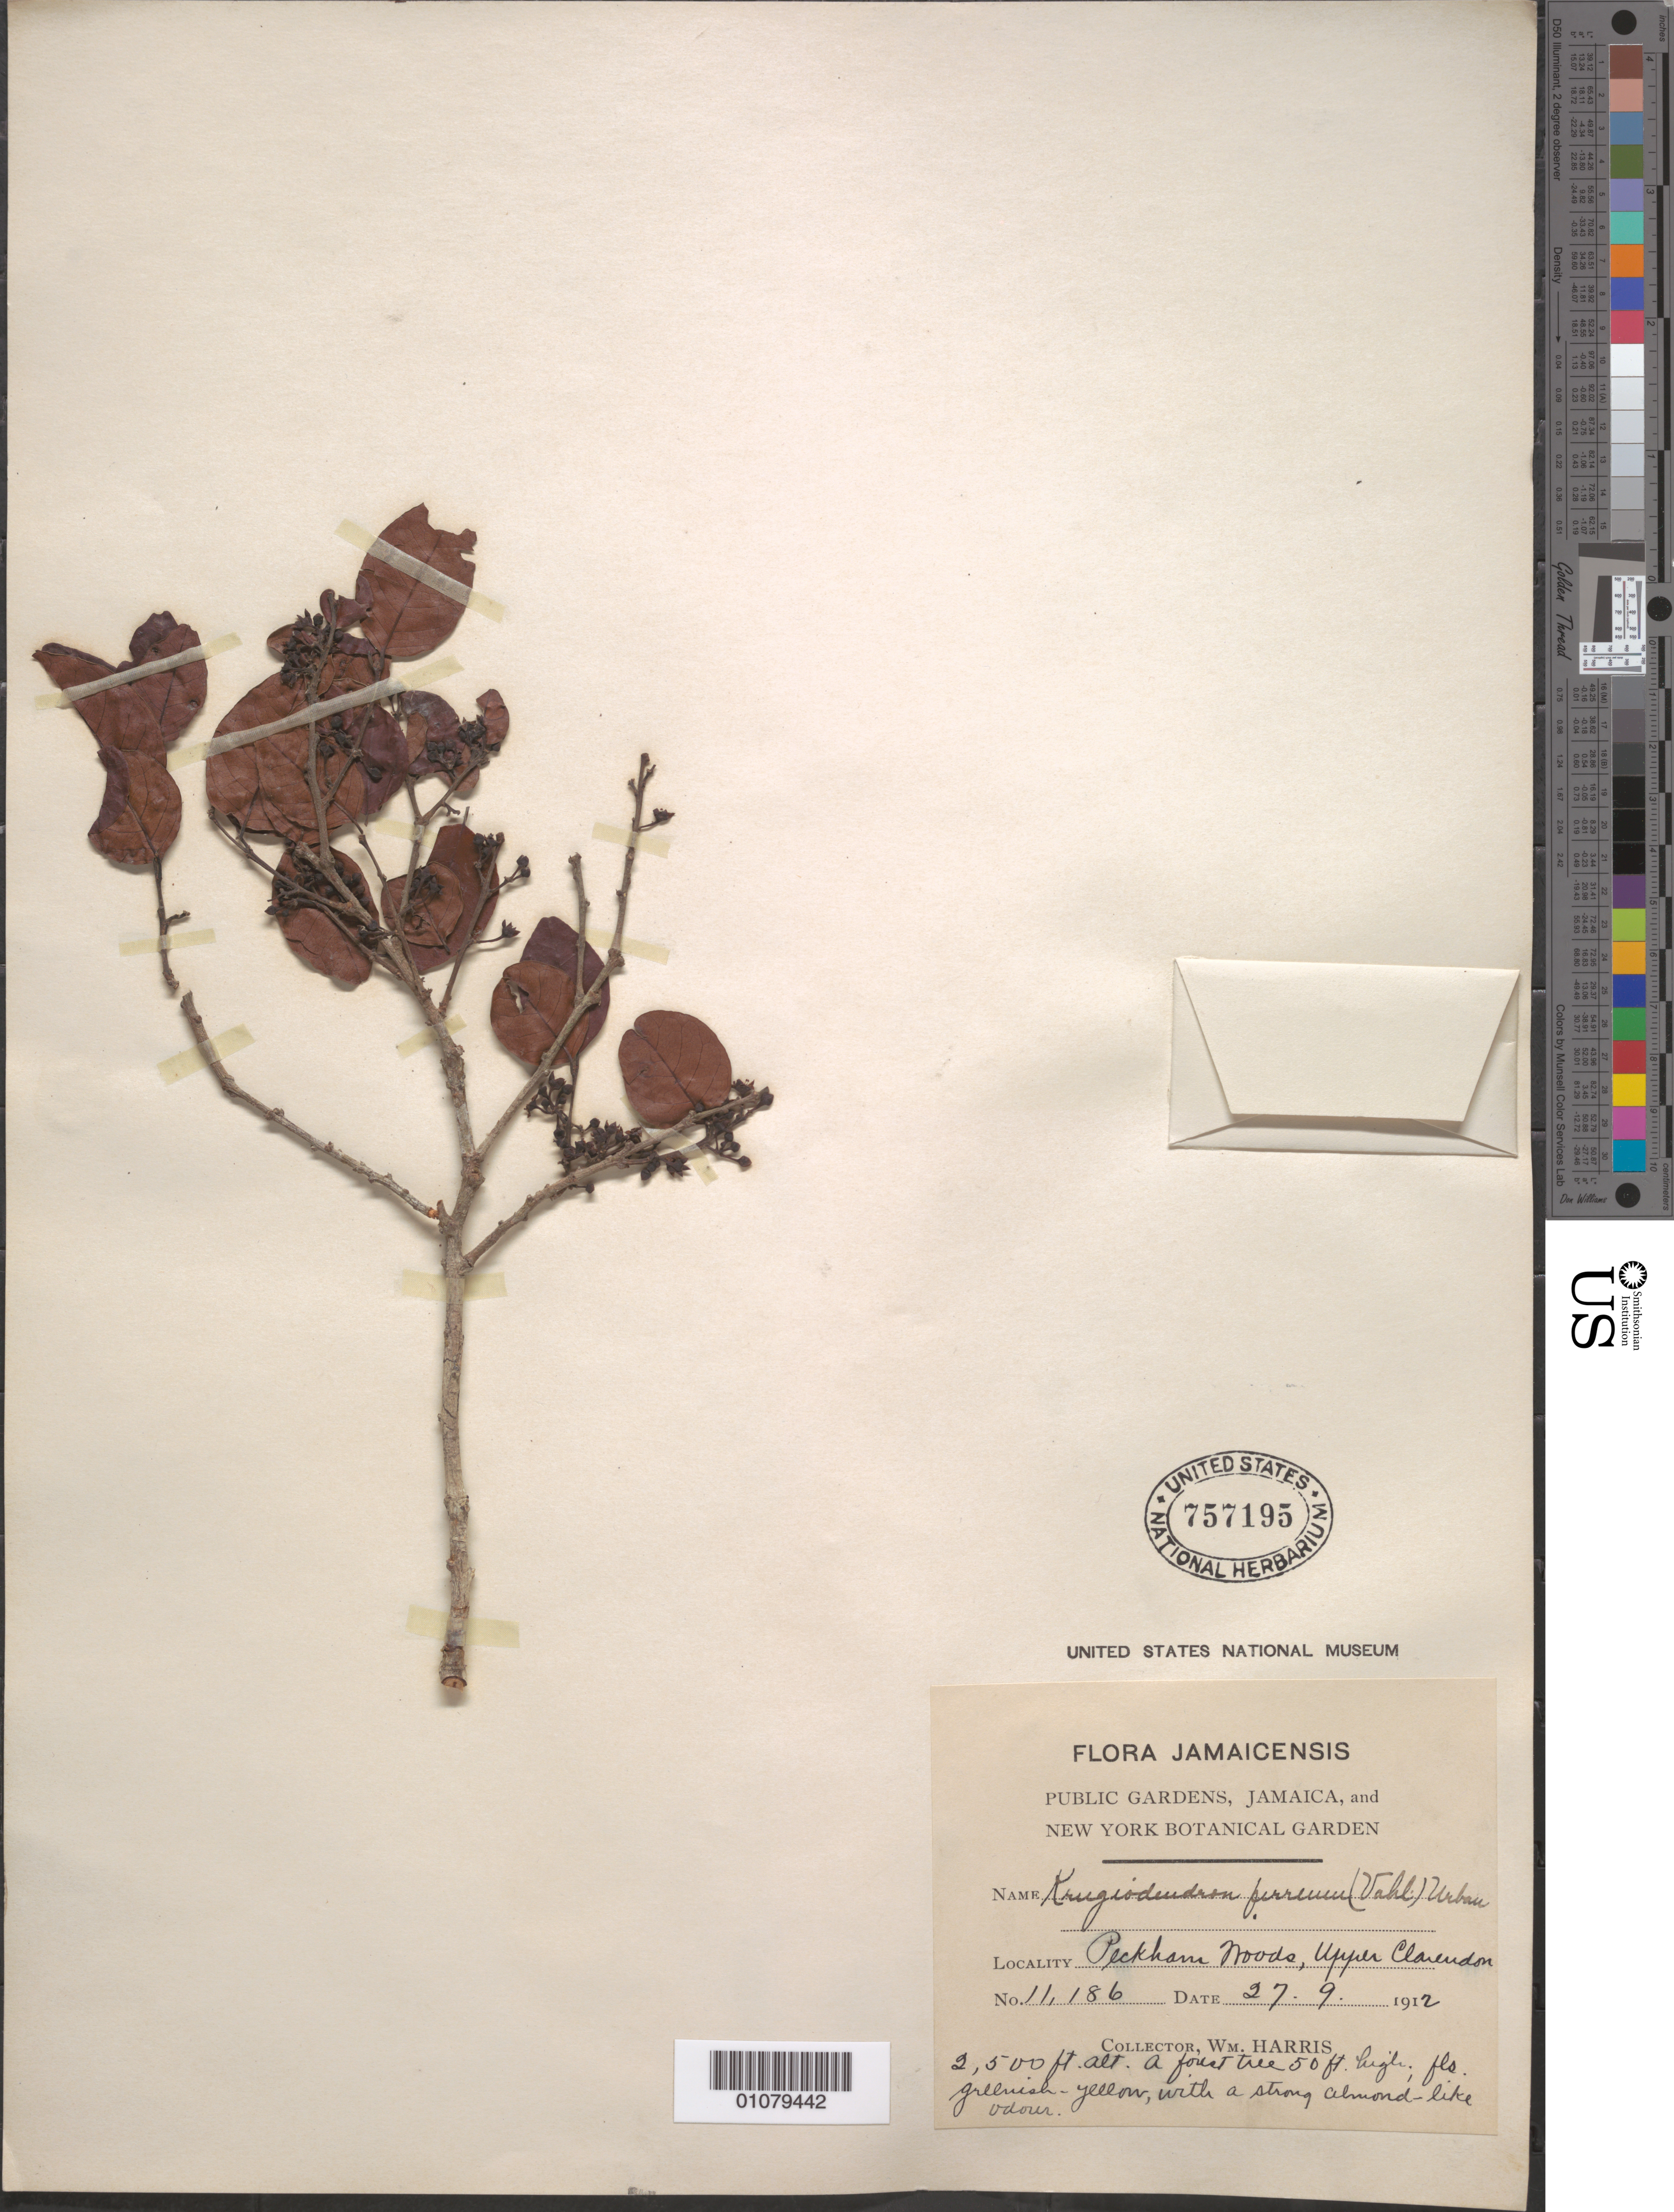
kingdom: Plantae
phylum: Tracheophyta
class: Magnoliopsida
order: Rosales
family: Rhamnaceae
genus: Krugiodendron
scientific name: Krugiodendron ferreum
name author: (Vahl) Urb.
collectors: W. Harris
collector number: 11186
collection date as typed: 27 Sep 1912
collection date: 1912-09-27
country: Jamaica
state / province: Clarendon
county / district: Peckham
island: Jamaica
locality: Peckham Woods, Upper Clarendon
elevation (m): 762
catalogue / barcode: US 757195